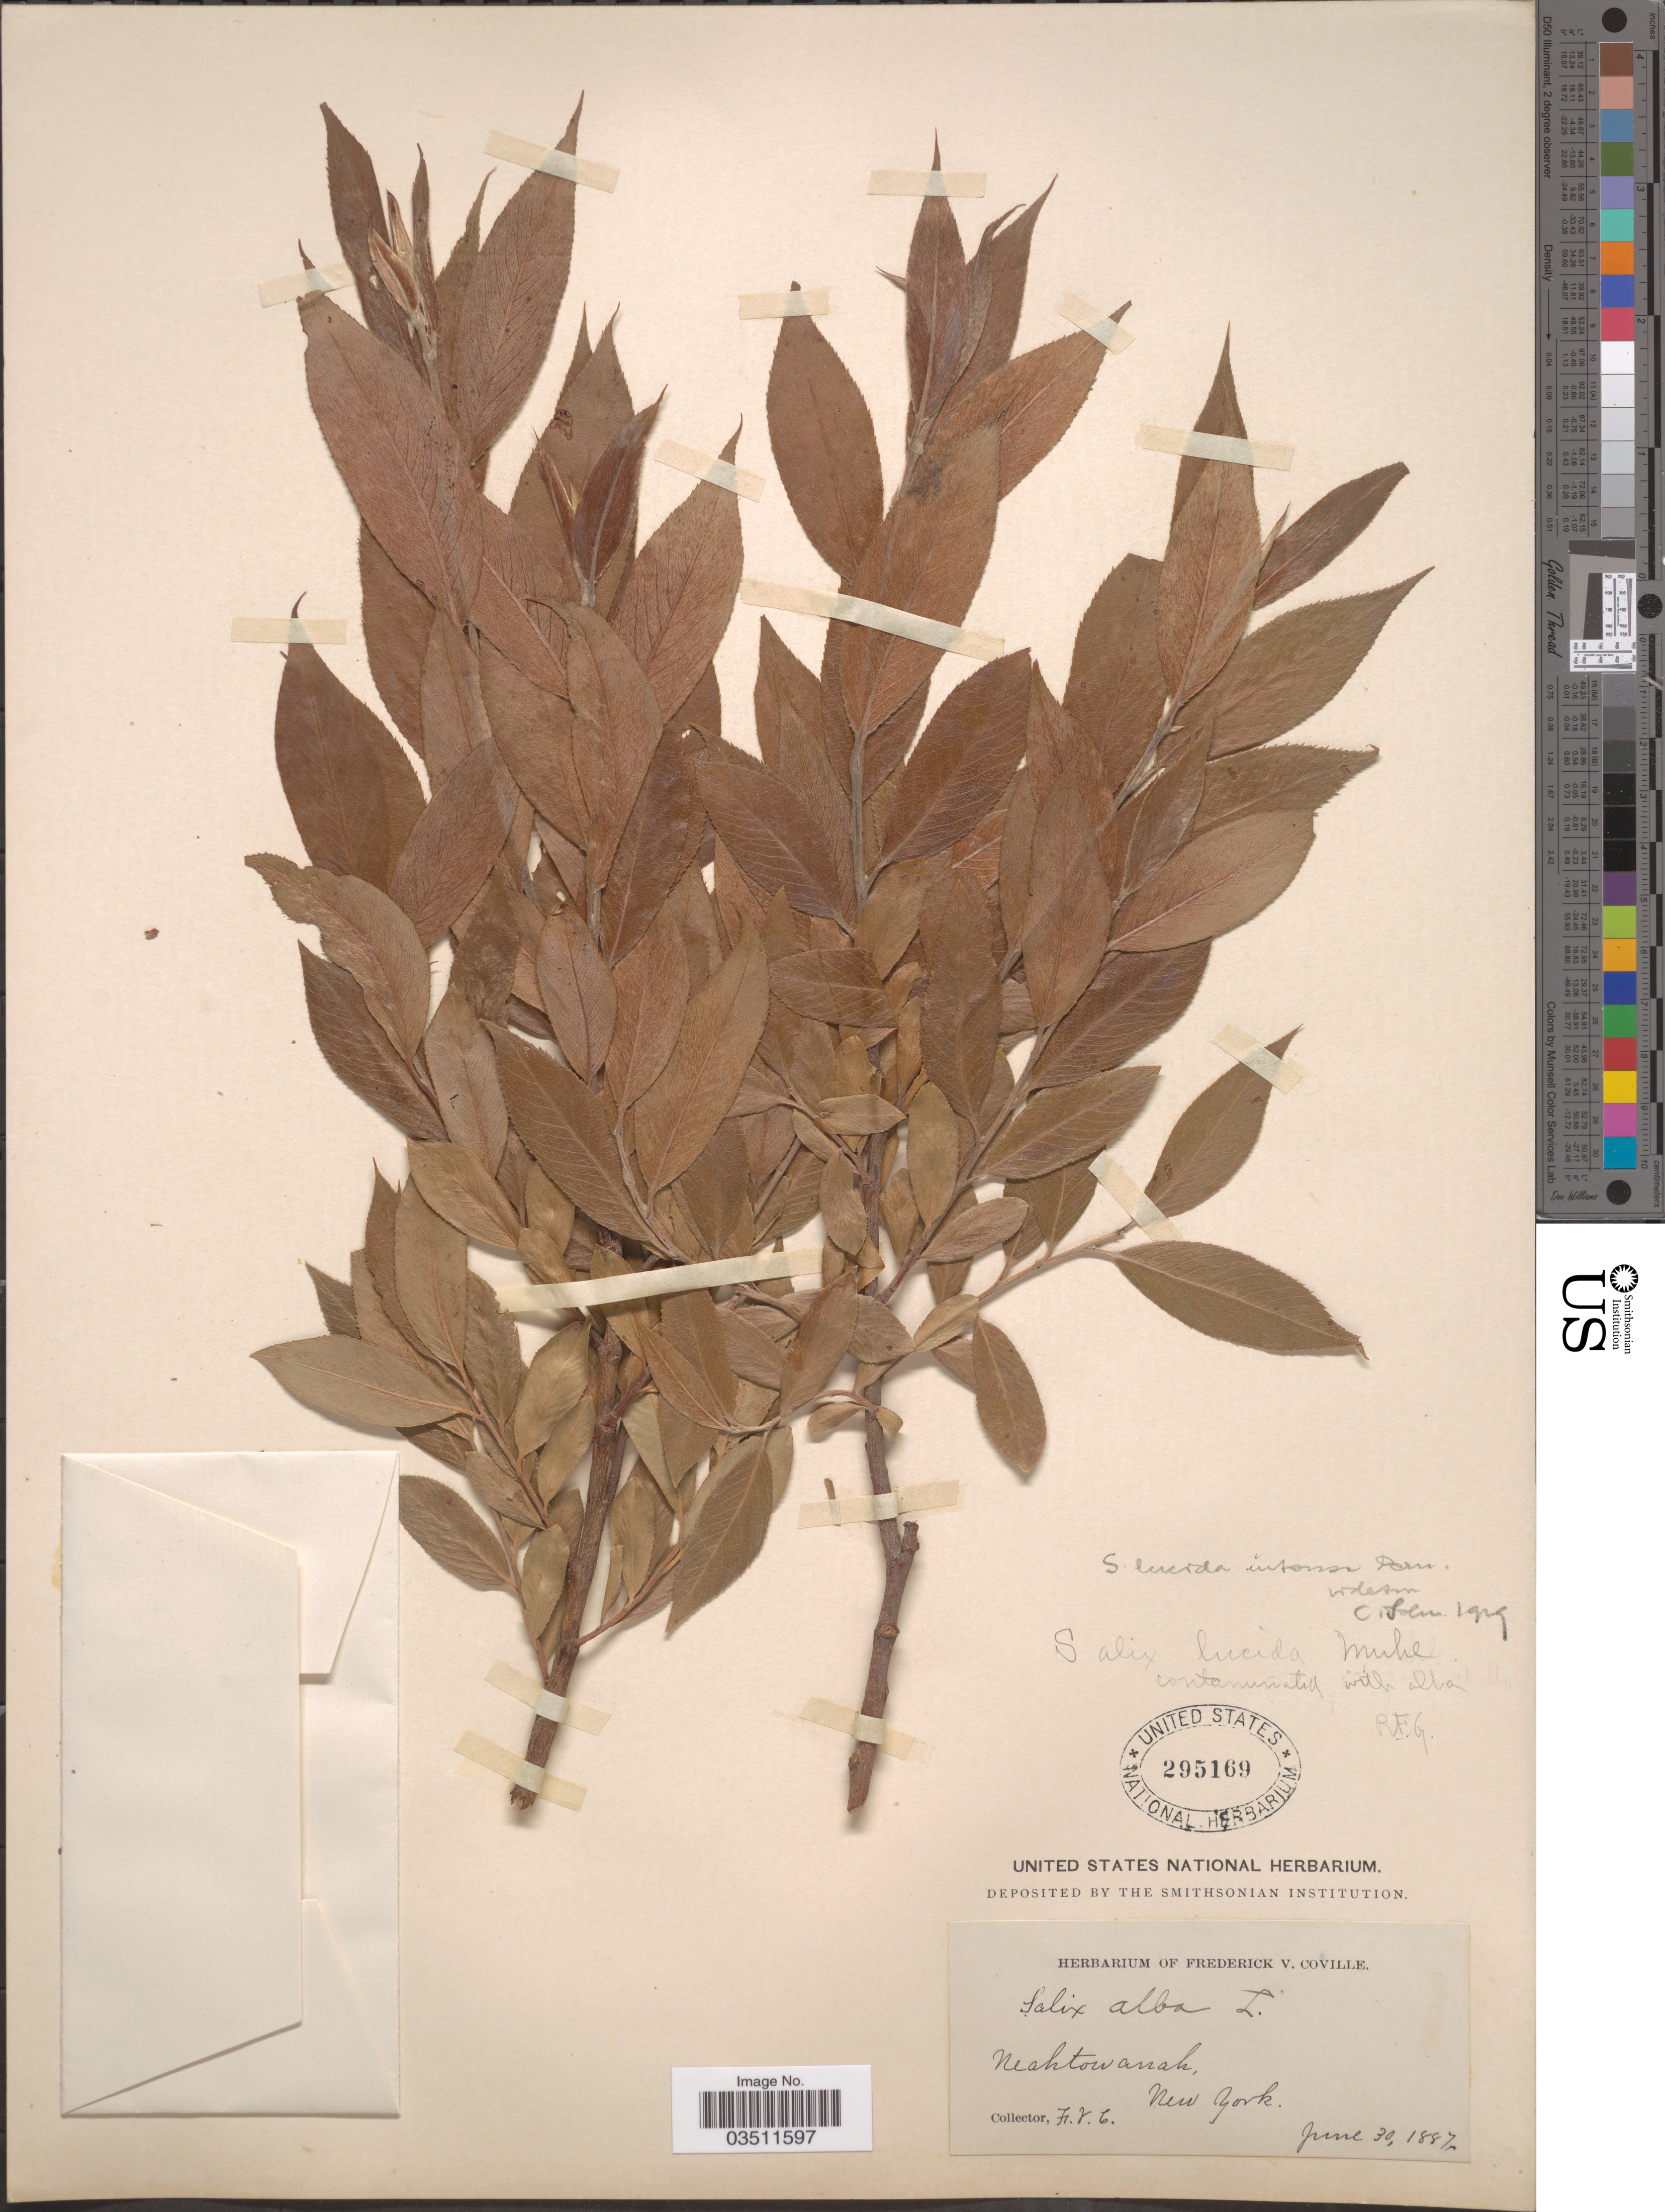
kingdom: Plantae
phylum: Tracheophyta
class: Magnoliopsida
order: Malpighiales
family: Salicaceae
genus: Salix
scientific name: Salix lucida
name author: Muhl.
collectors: F. V. Coville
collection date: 1887-06-30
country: United States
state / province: New York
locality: Neahtowanah.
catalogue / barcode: US 295169